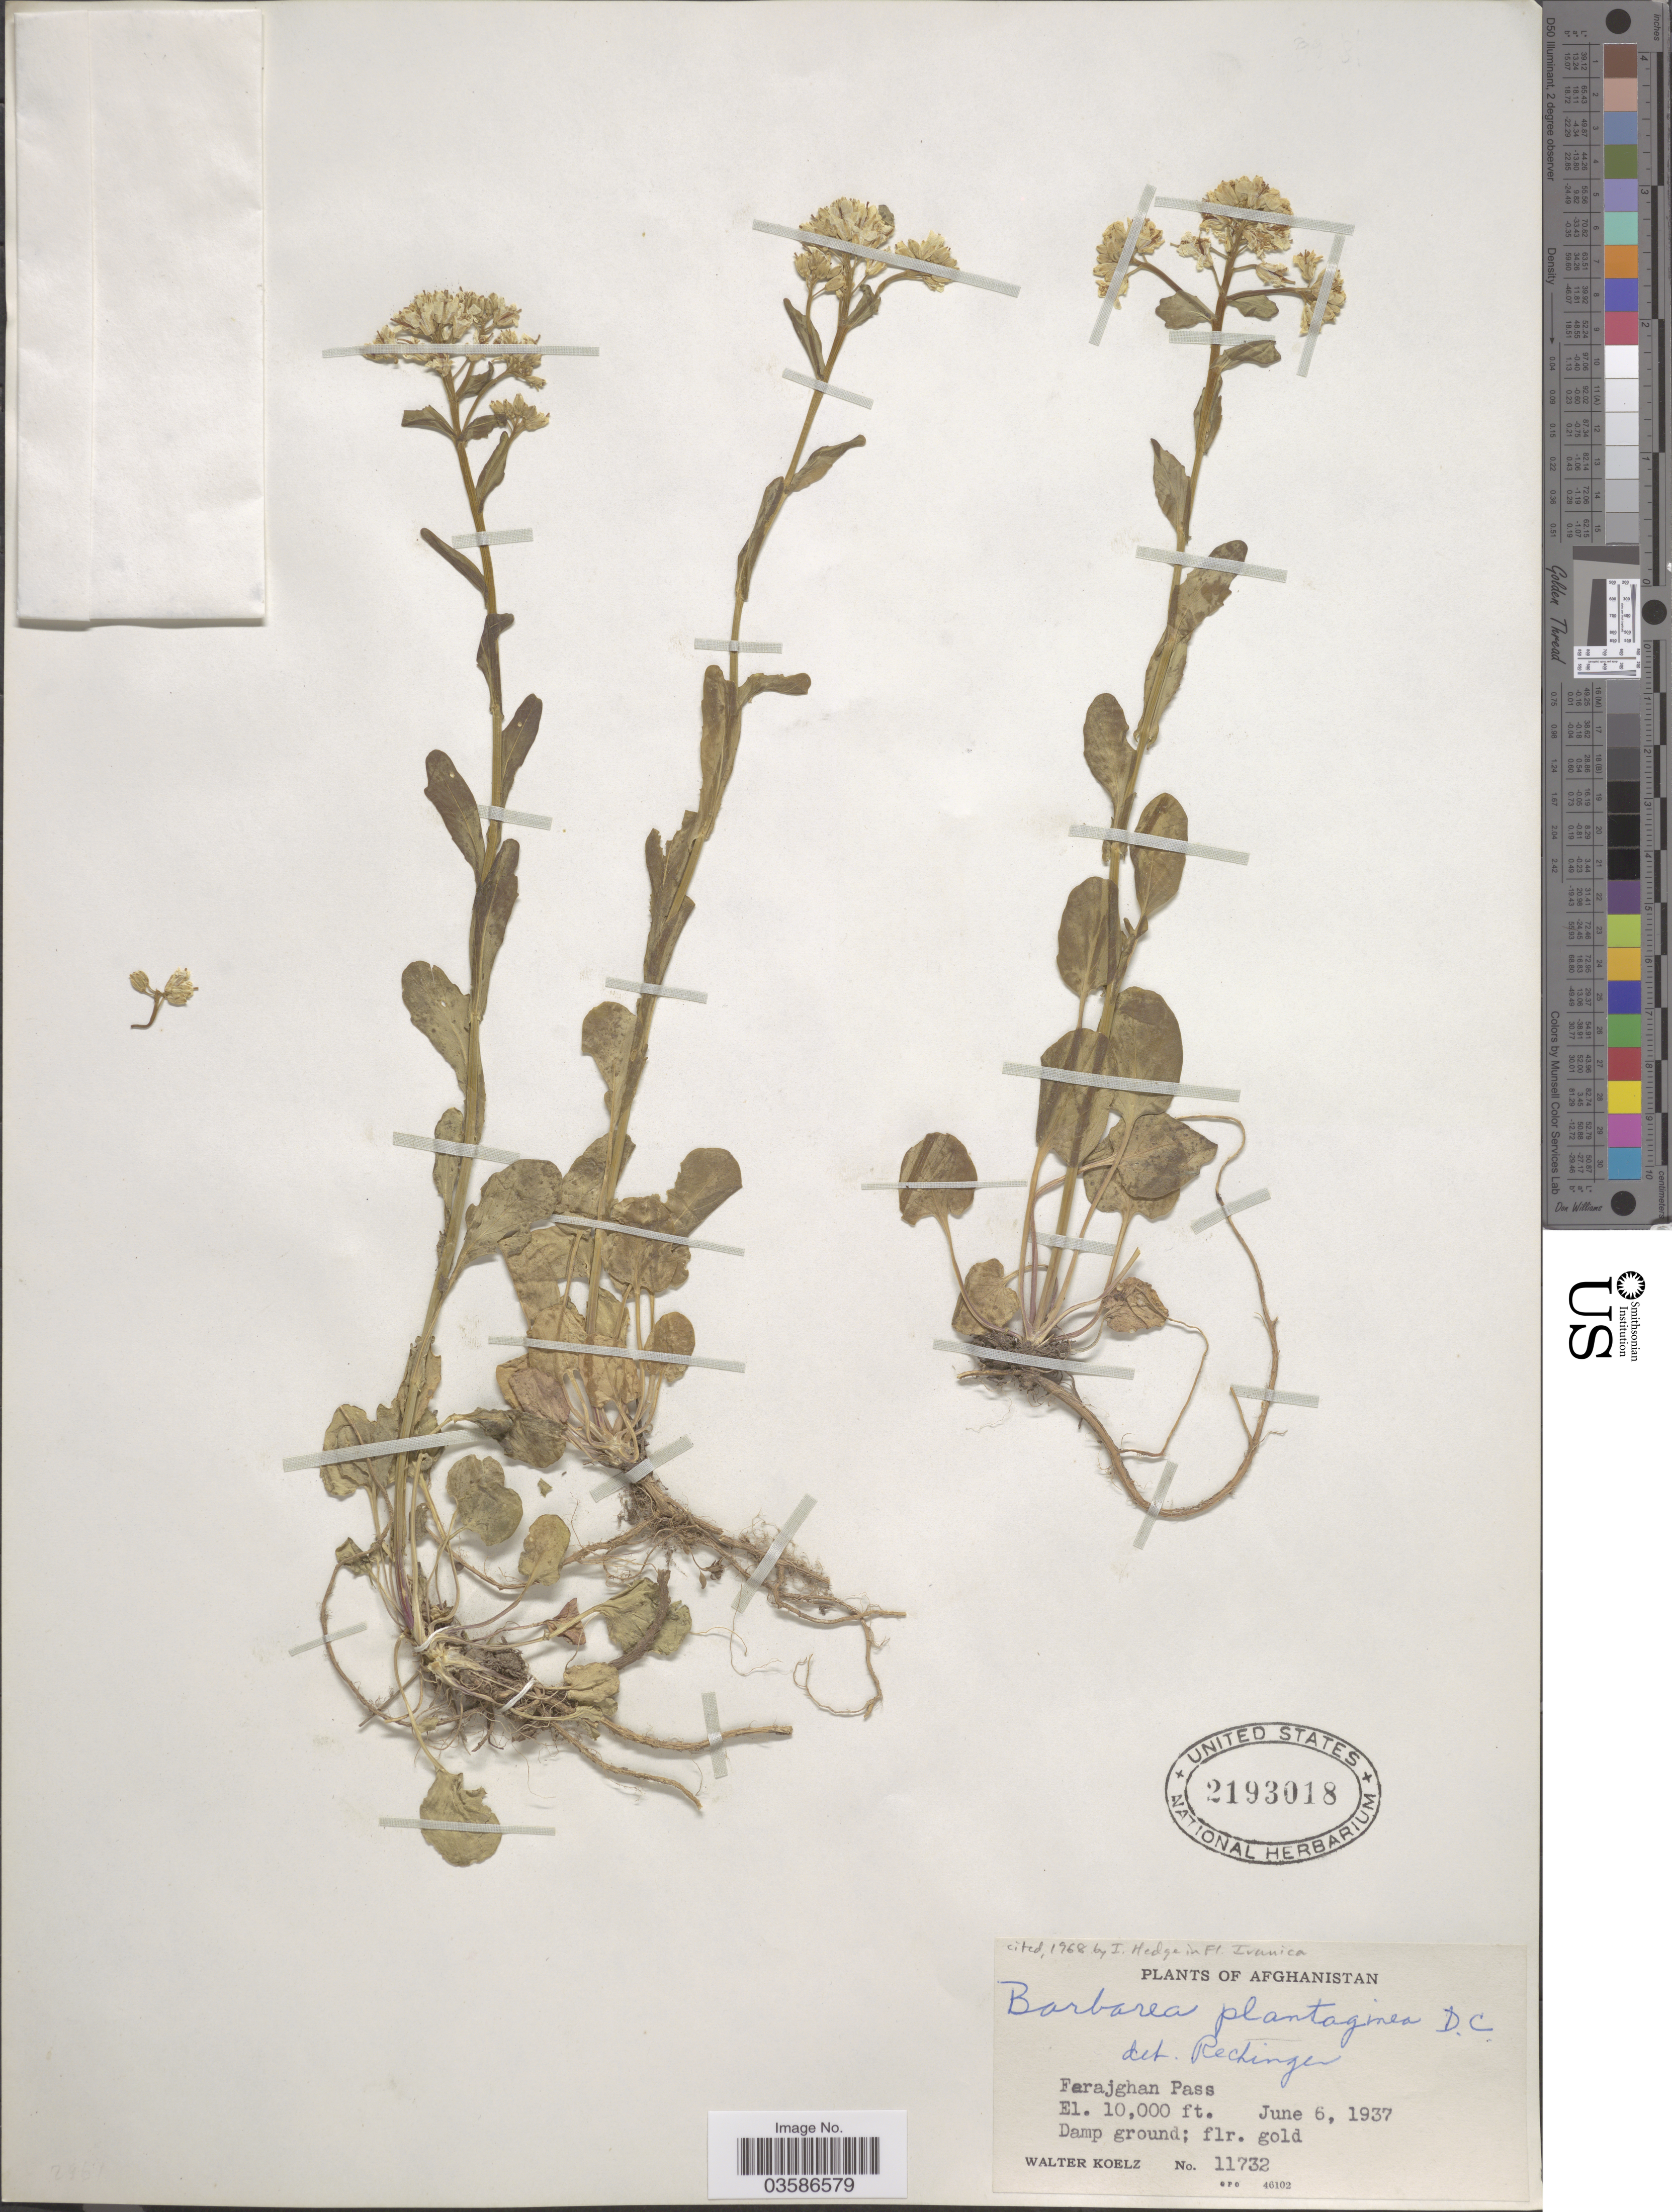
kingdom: Plantae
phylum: Tracheophyta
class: Magnoliopsida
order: Brassicales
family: Brassicaceae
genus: Barbarea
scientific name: Barbarea plantaginea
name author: DC.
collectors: W. N. Koelz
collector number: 11732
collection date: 1937-06-06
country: Afghanistan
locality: Farajghan Pass.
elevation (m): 3048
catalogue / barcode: US 2193018